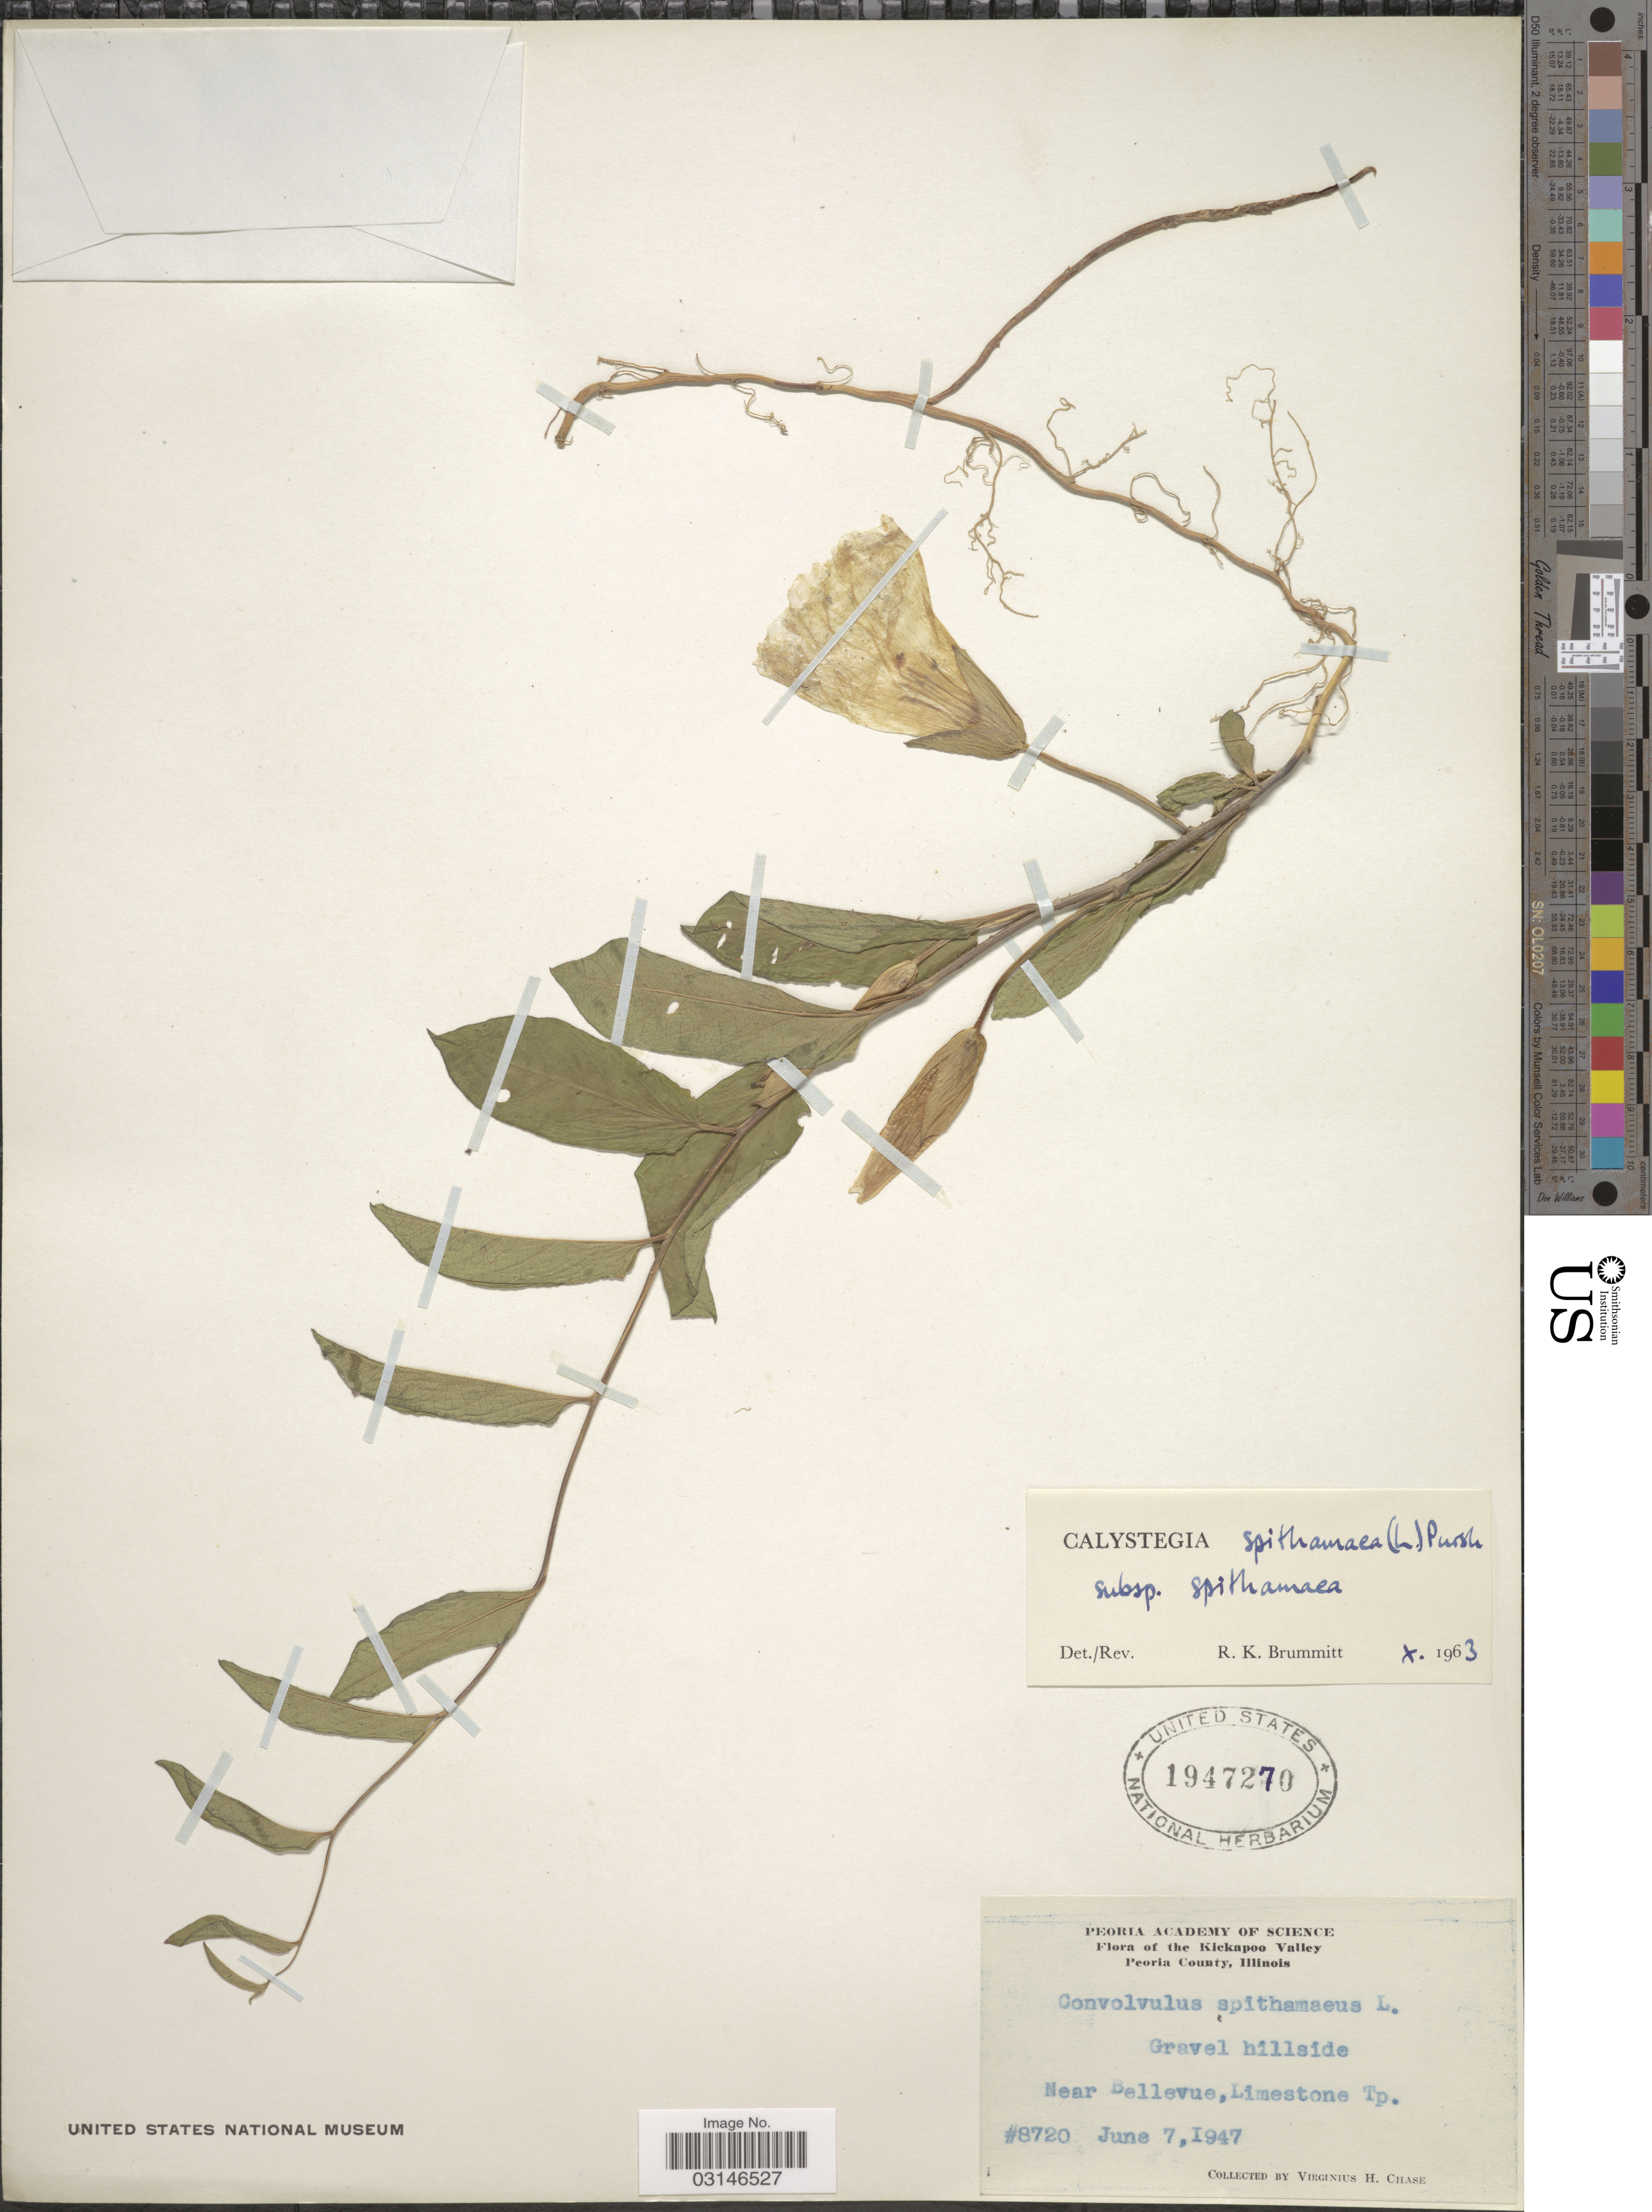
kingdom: Plantae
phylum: Tracheophyta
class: Magnoliopsida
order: Solanales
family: Convolvulaceae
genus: Calystegia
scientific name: Calystegia spithamaea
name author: (L.) Pursh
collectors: V. H. Chase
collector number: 8720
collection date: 1947-06-07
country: United States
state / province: Illinois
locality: The Kickapoo Valley, Peoria County, Near Bellevue, Limestone Tp.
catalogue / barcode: US 1947270